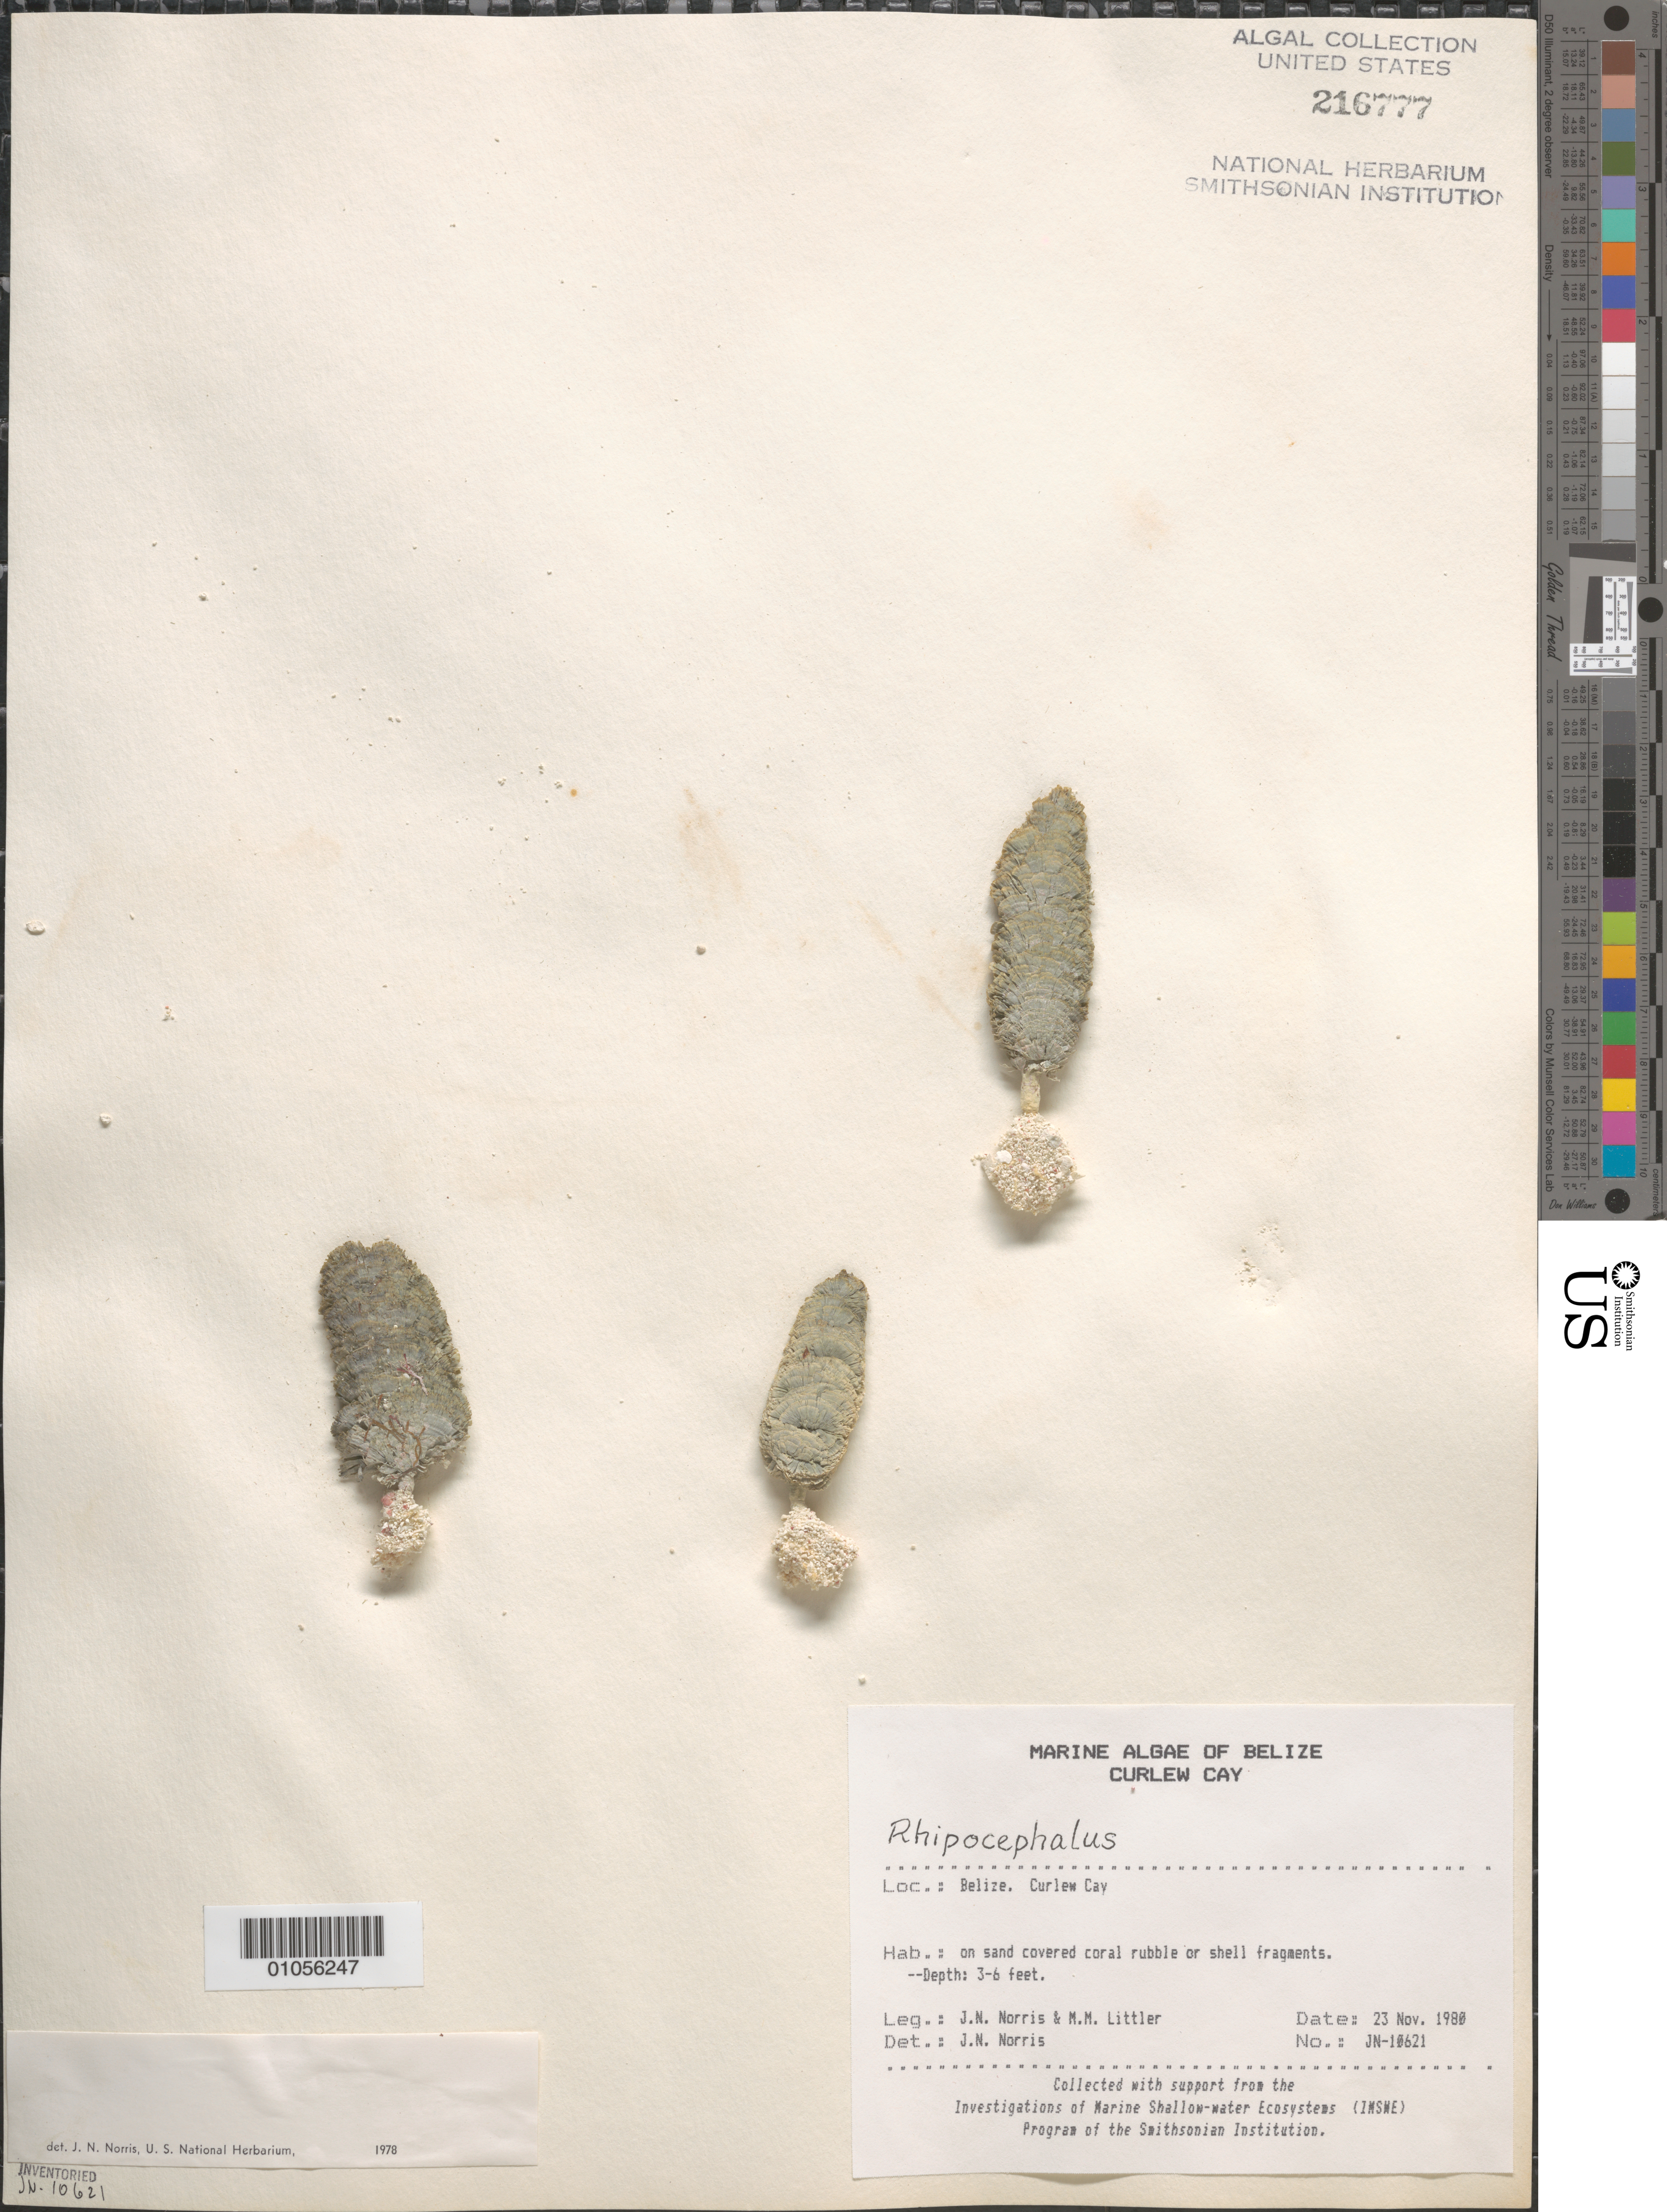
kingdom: Plantae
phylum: Chlorophyta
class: Ulvophyceae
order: Bryopsidales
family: Udoteaceae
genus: Rhipocephalus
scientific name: Rhipocephalus sp.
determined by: Norris, James N.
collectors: J. N. Norris & M. M. Littler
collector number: JN-10621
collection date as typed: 23 Nov 1980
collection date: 1980-11-23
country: Belize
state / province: Stann Creek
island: Curlew Cay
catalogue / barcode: US 216777